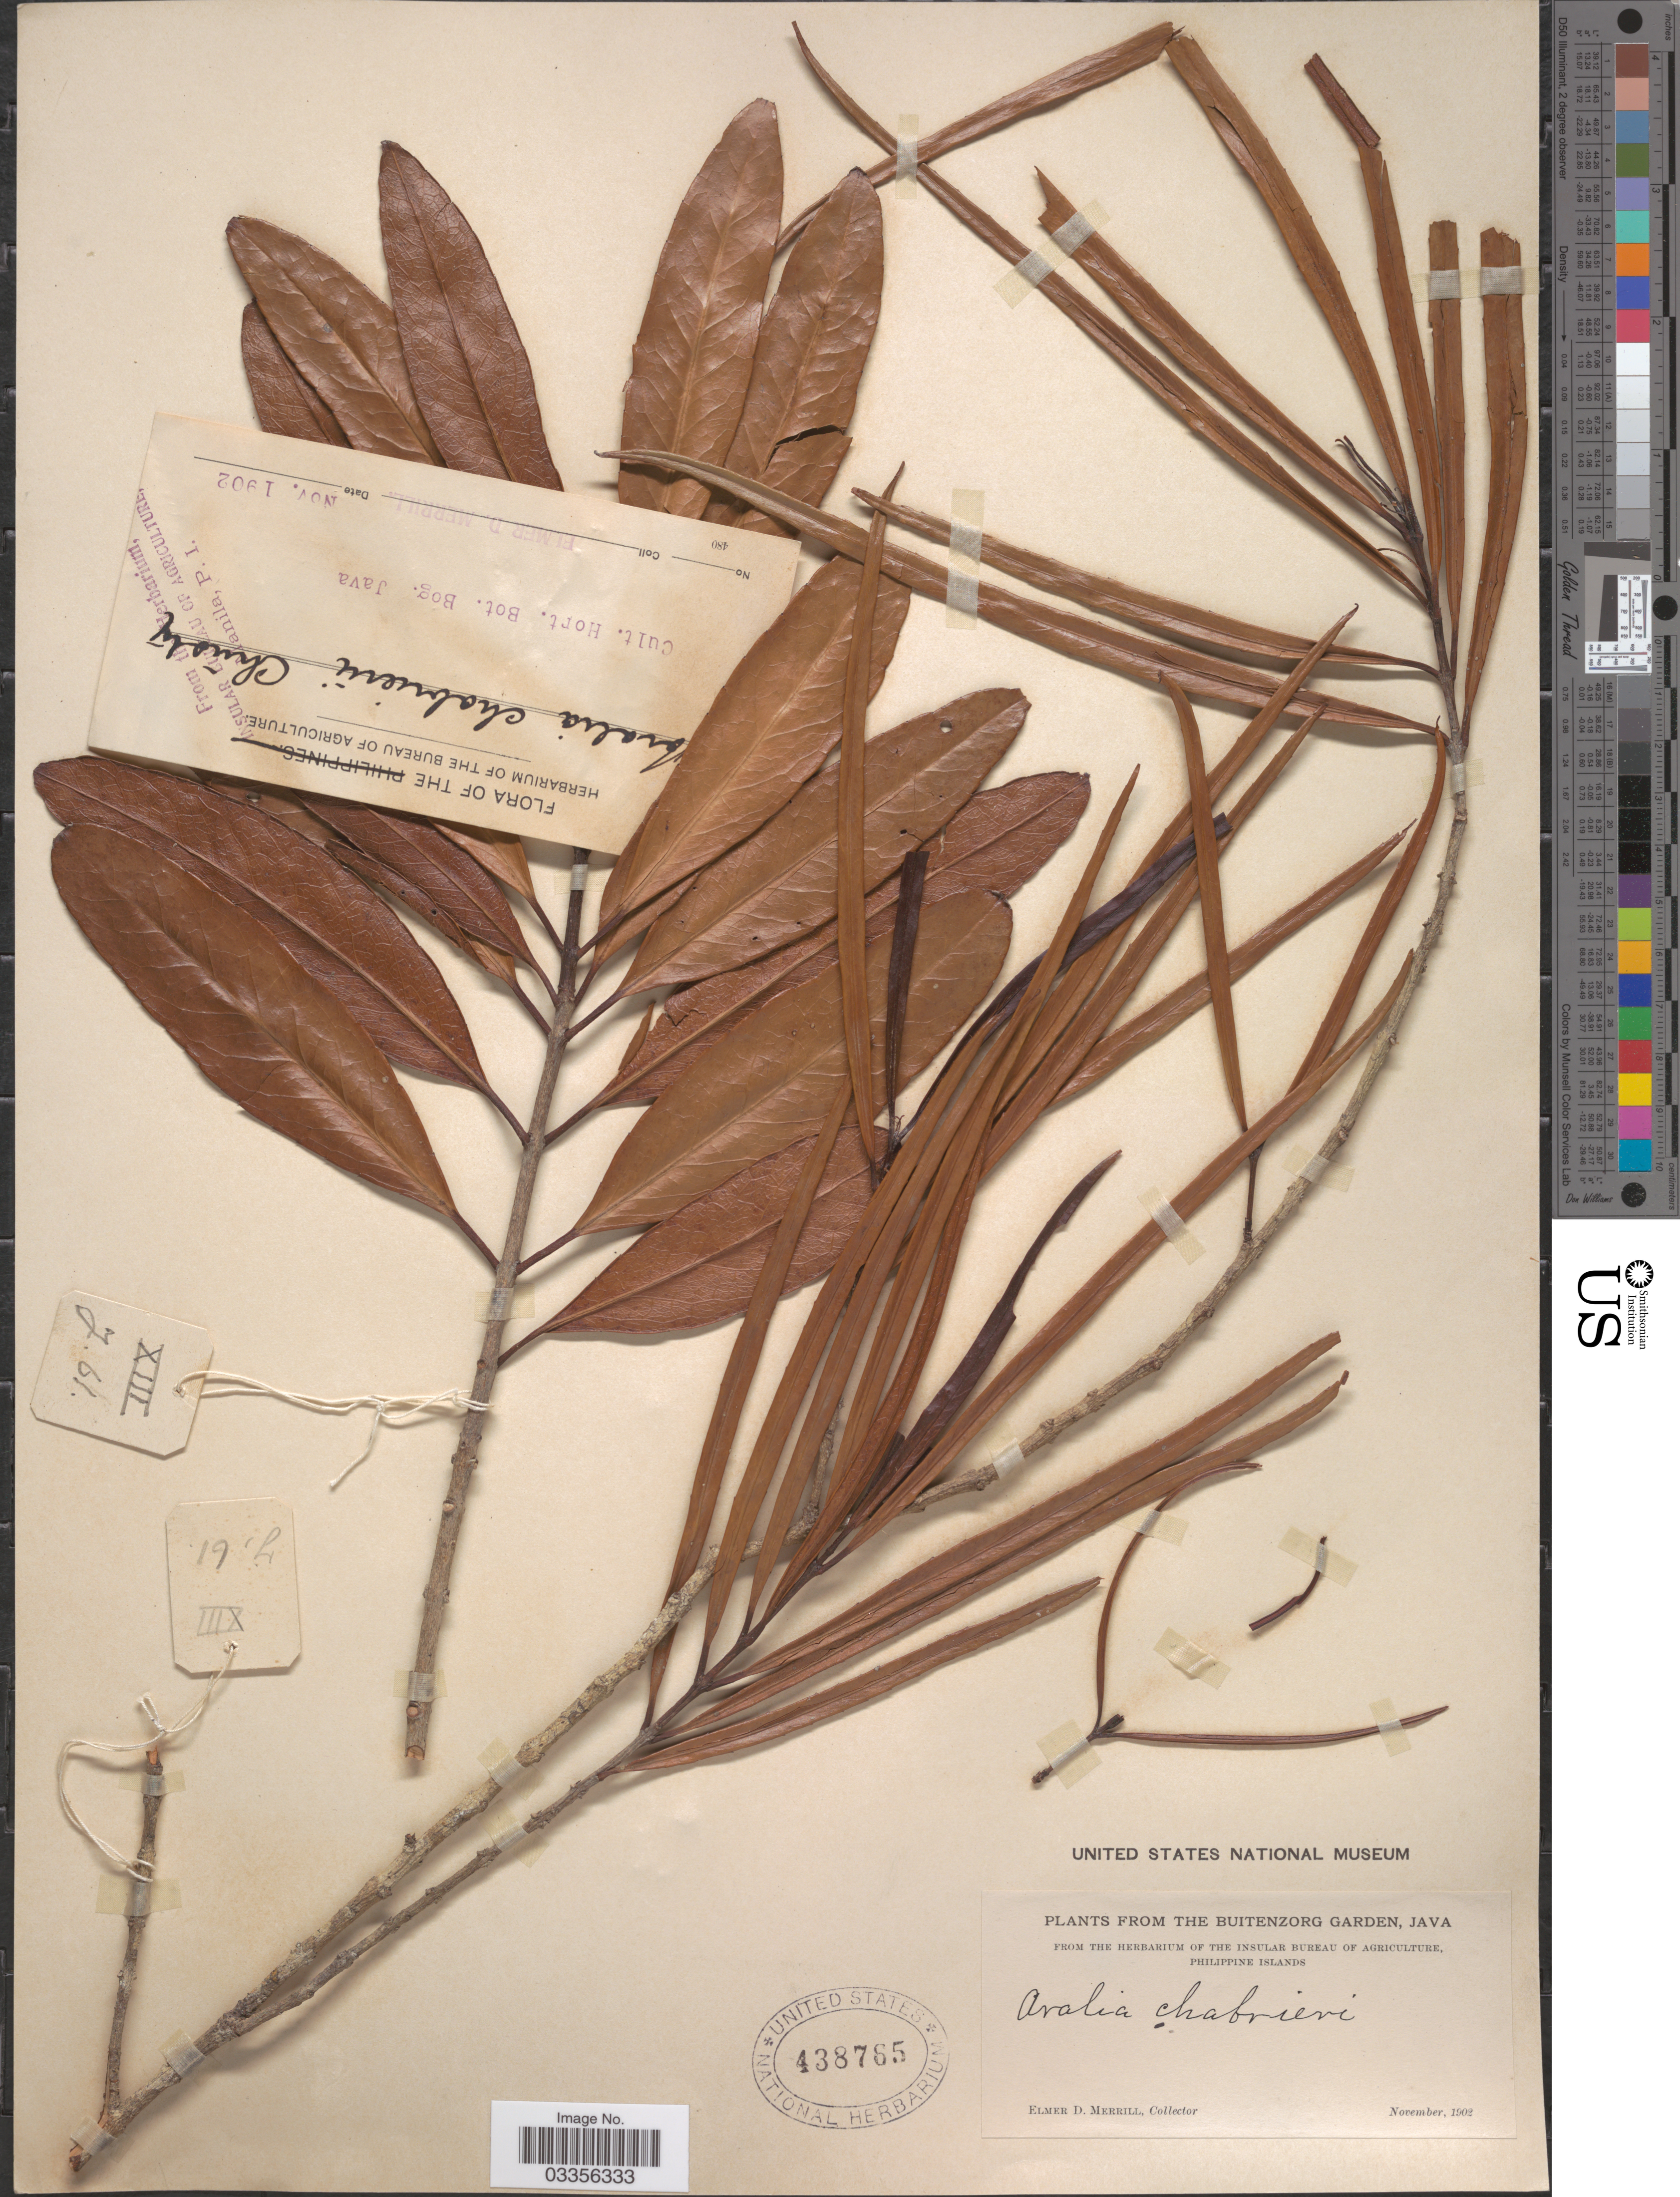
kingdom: Plantae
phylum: Tracheophyta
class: Magnoliopsida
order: Celastrales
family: Celastraceae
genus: Elaeodendron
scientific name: Elaeodendron orientale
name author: Jacq.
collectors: E. D. Merrill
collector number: XIII, J, 16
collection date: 1902-11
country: Indonesia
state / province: Java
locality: The Buitenzorg Garden. Cult. Hort. Bot. Bog.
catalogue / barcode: US 438785